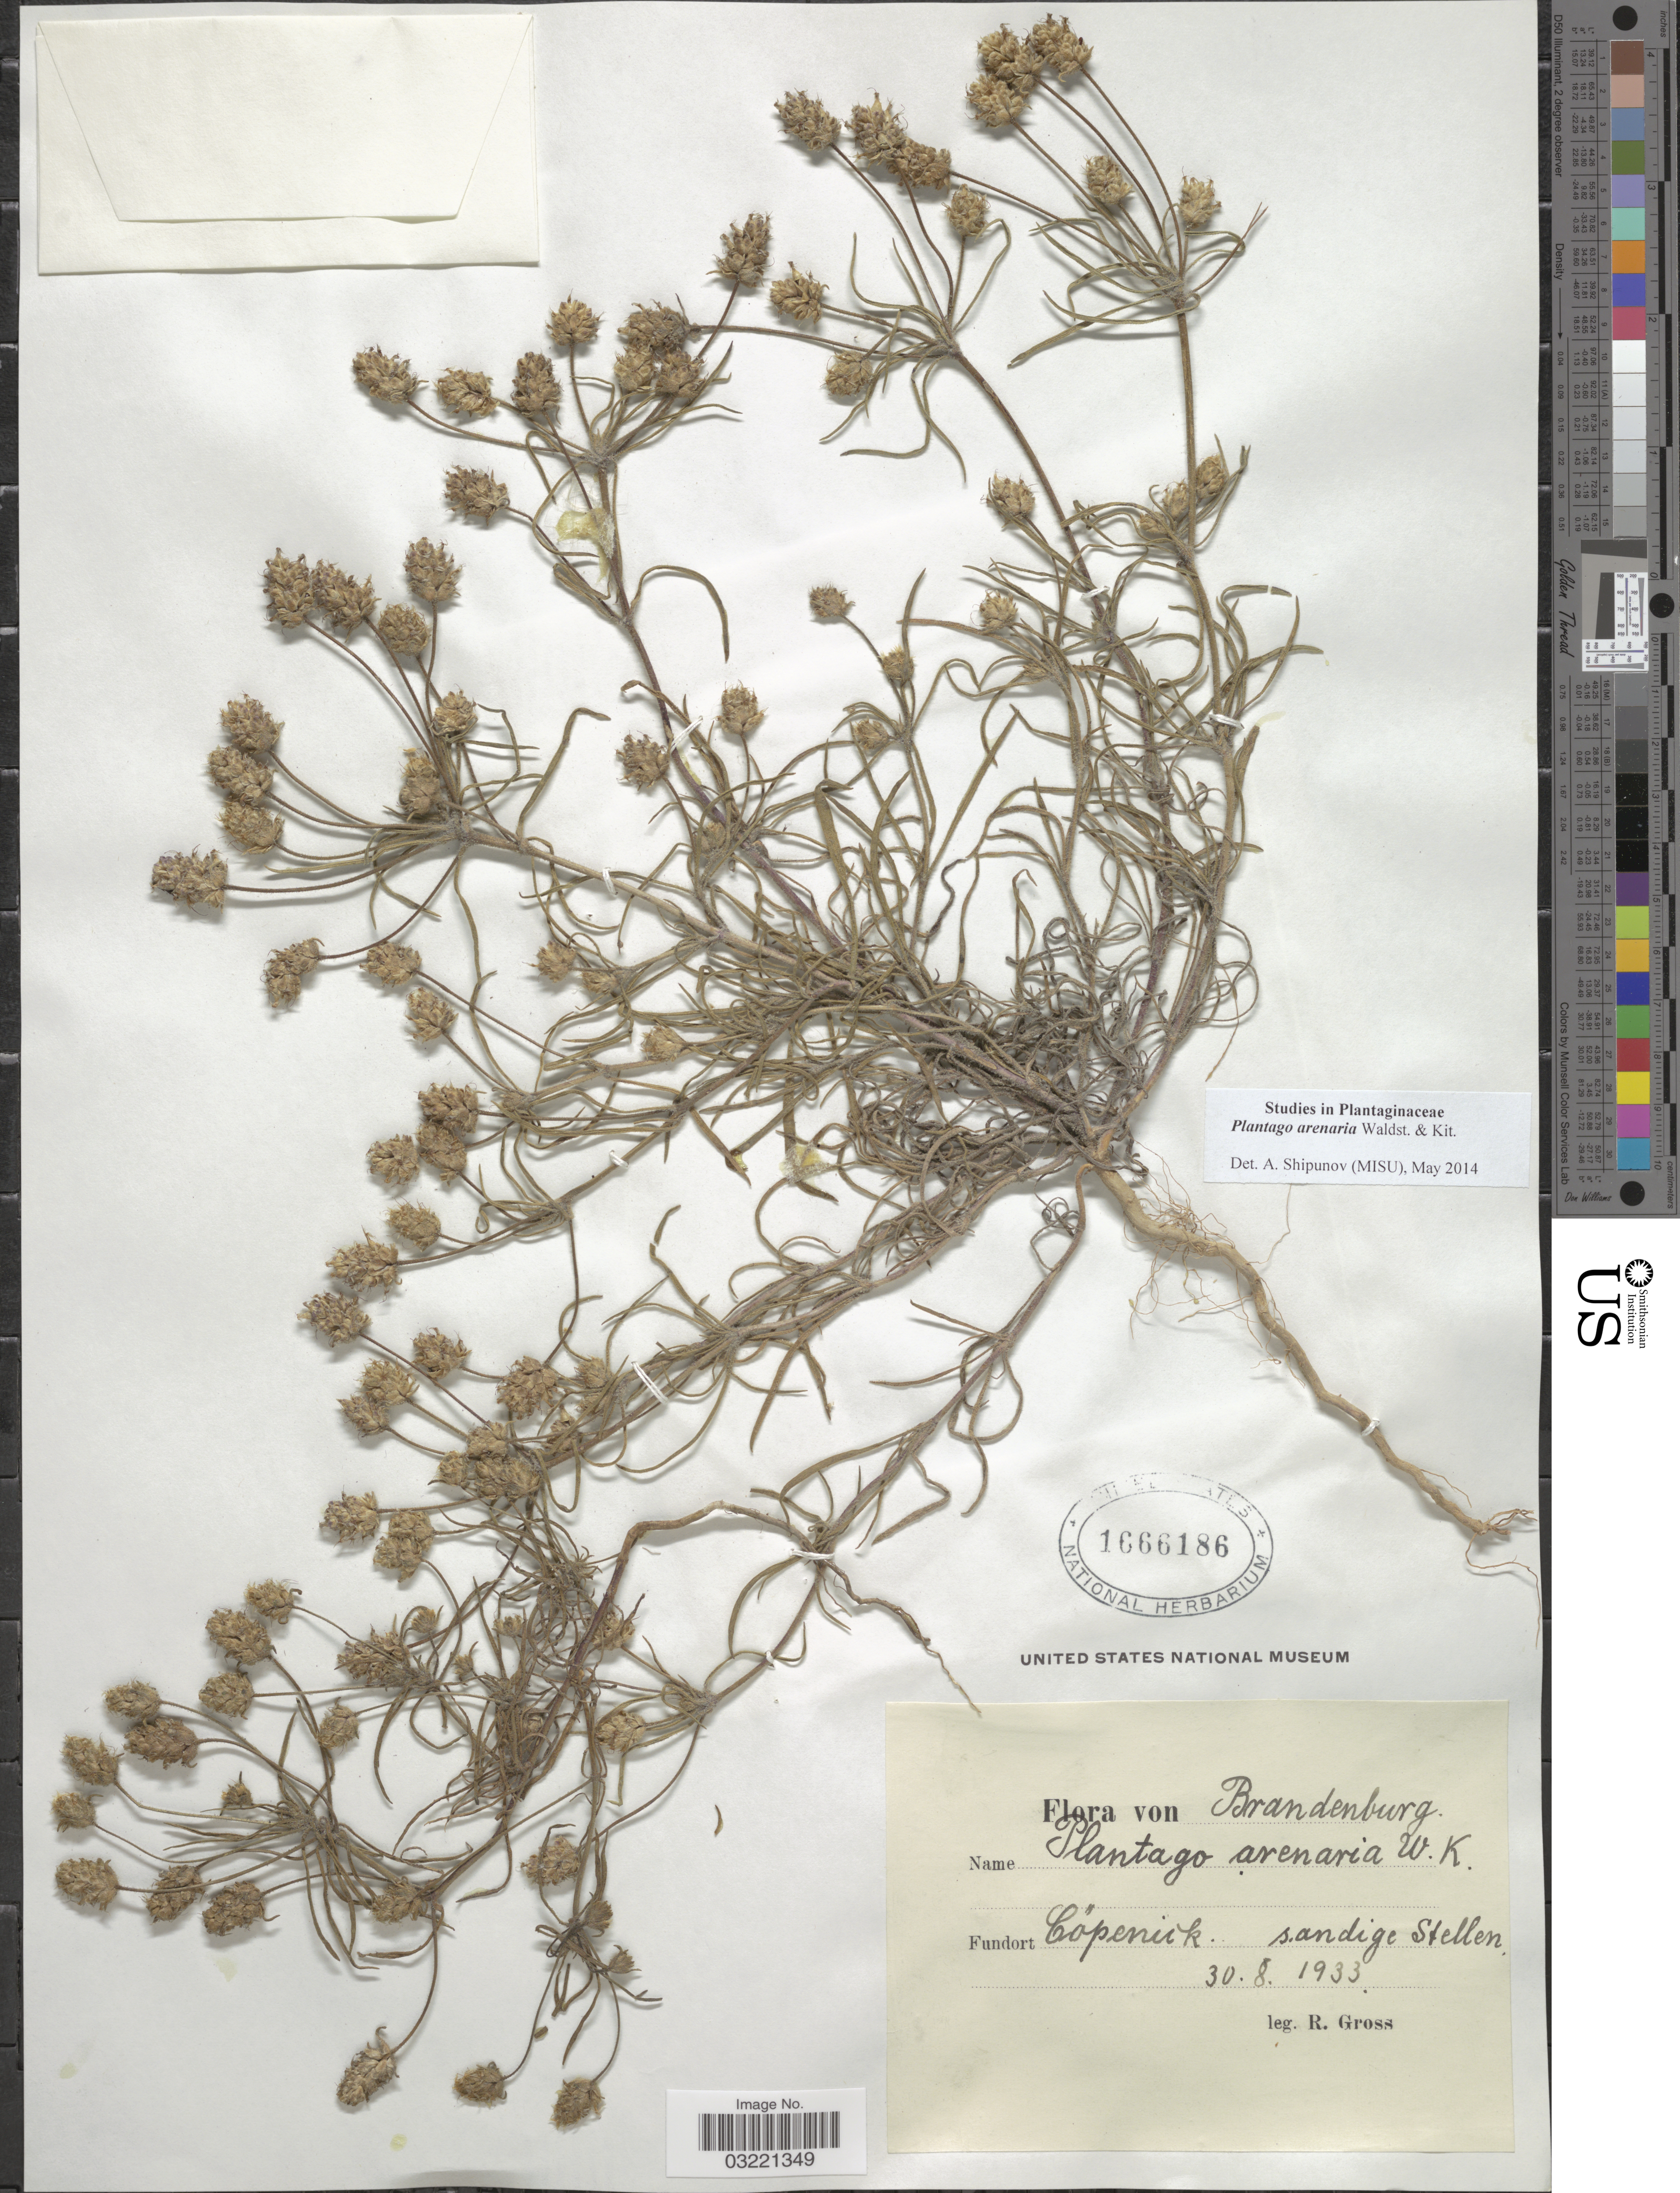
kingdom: Plantae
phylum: Tracheophyta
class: Magnoliopsida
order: Lamiales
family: Plantaginaceae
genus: Plantago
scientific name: Plantago arenaria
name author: Waldst. & Kit.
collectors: R. Gross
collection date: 1933-08-30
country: Germany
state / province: Brandenburg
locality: Cöpenick. sandige Stellen.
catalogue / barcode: US 1666186